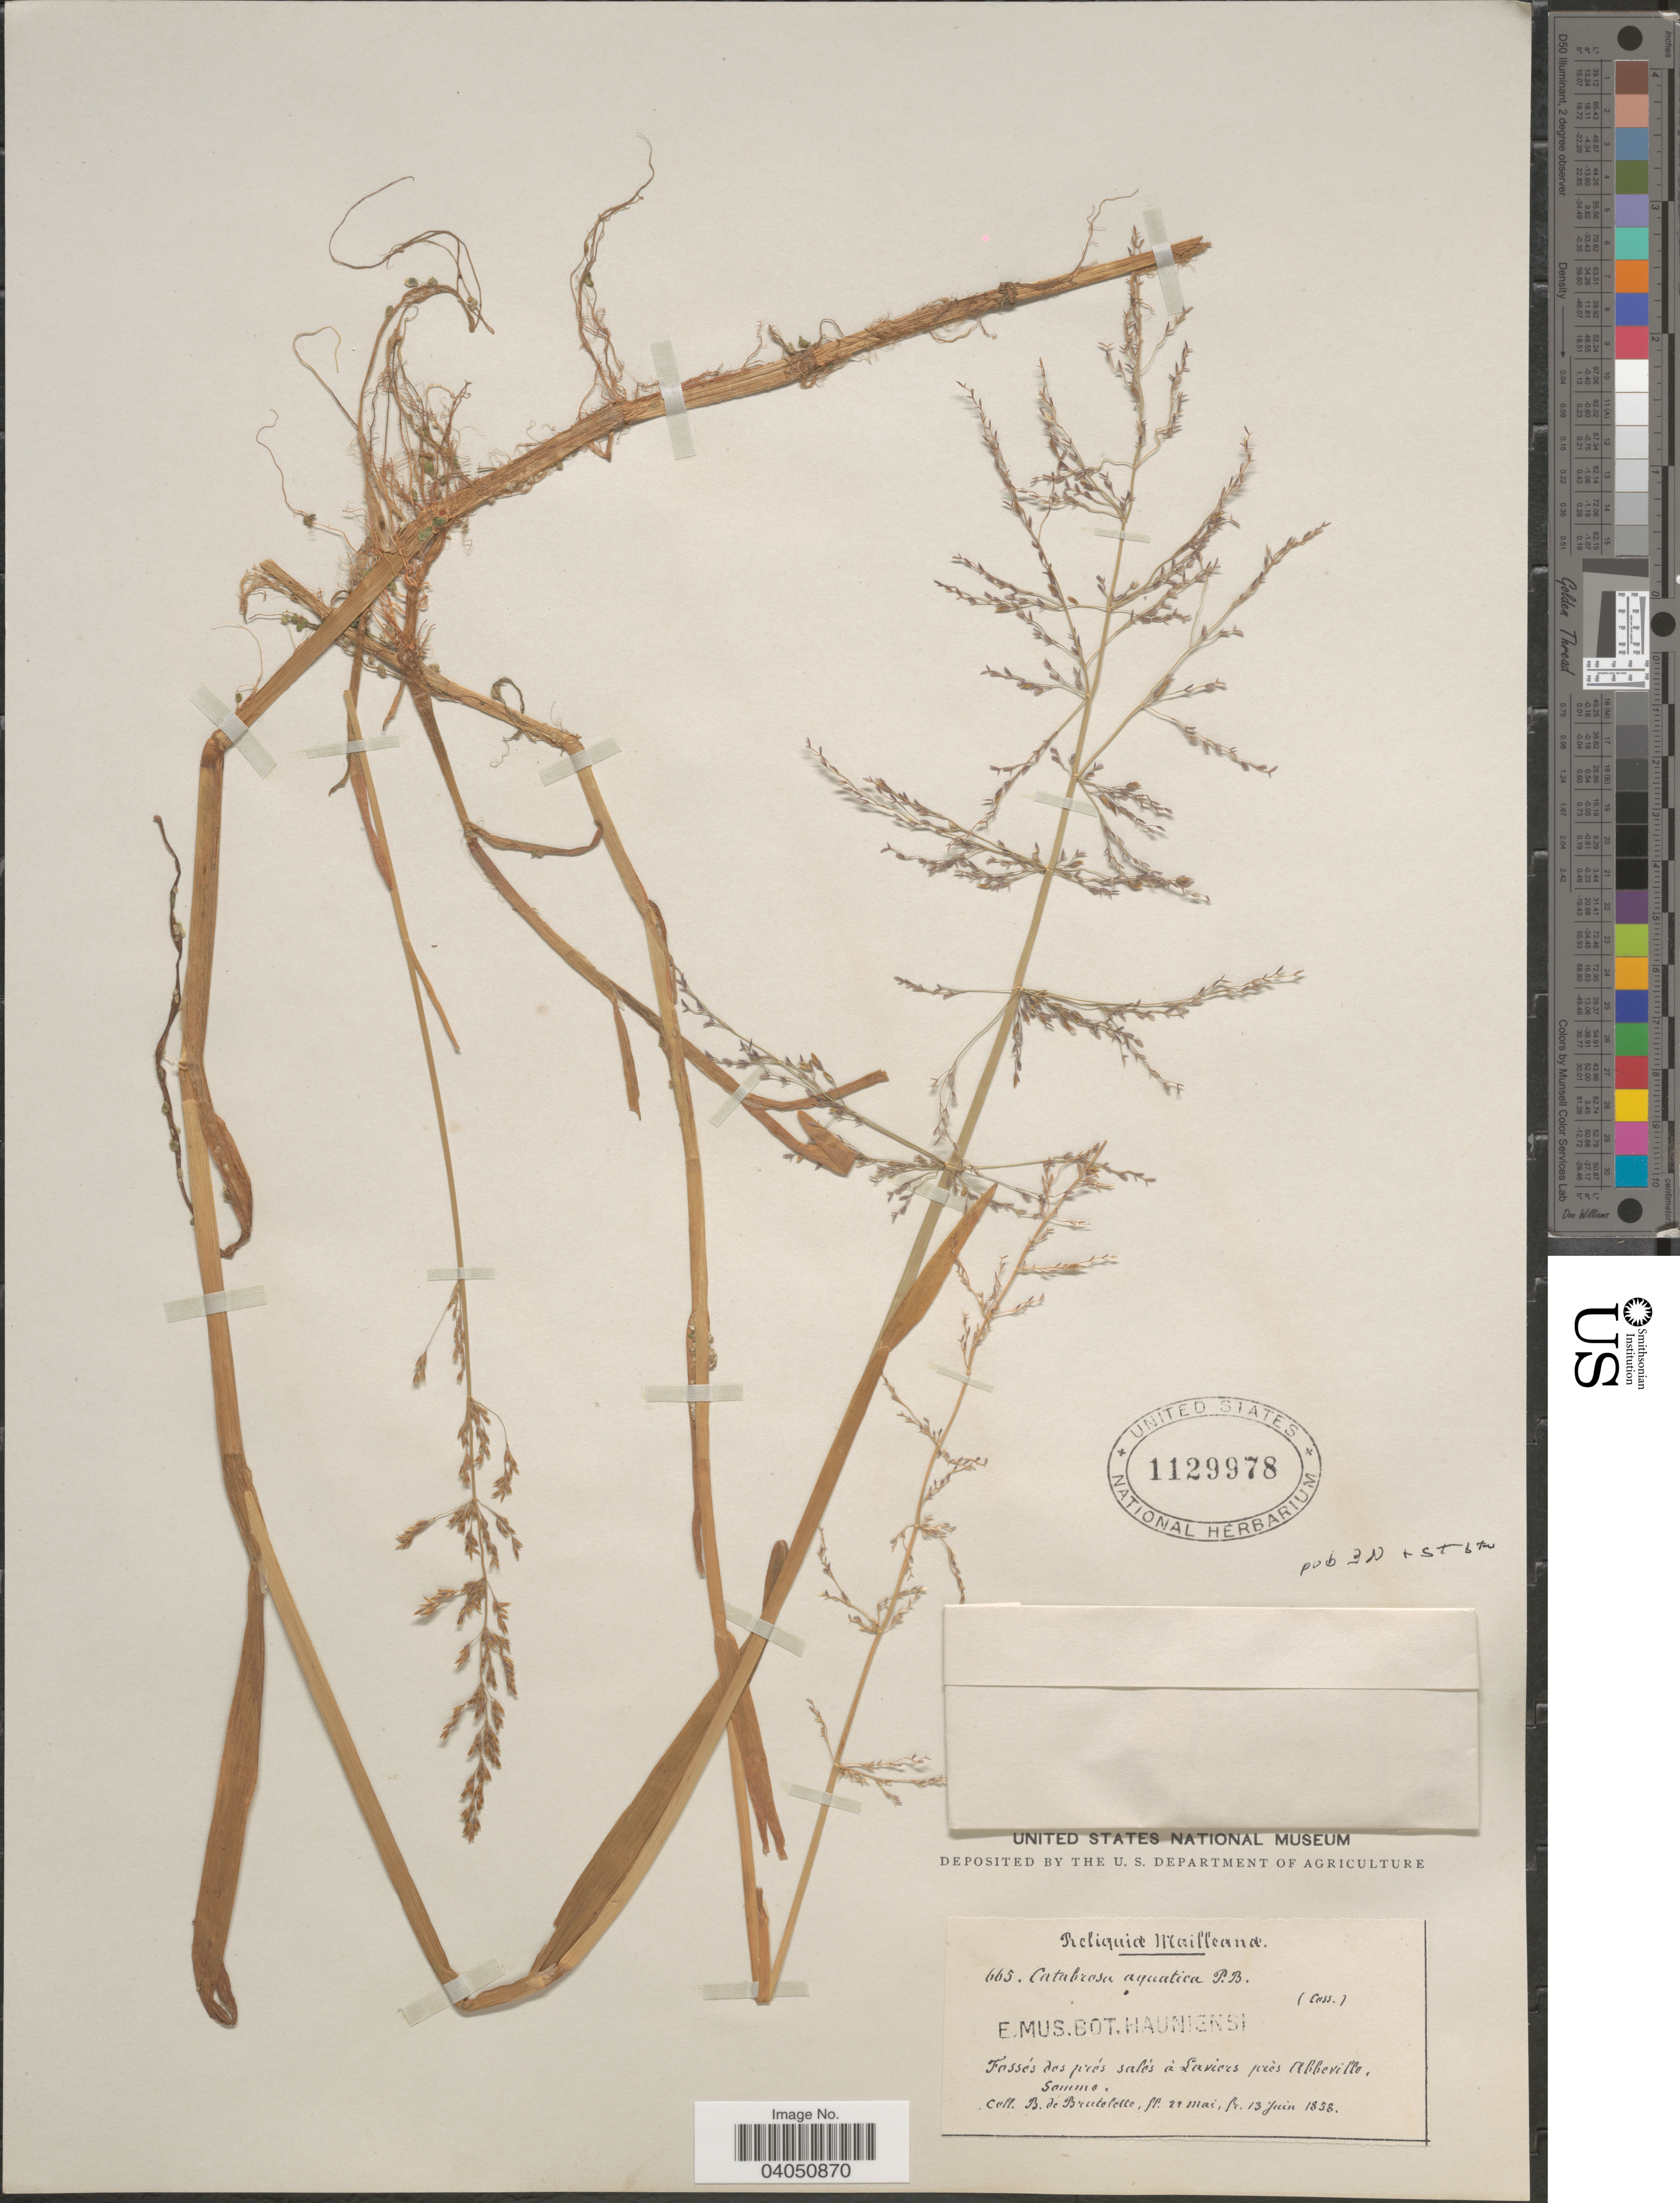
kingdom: Plantae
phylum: Tracheophyta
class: Liliopsida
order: Poales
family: Poaceae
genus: Catabrosa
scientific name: Catabrosa aquatica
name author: (L.) P. Beauv.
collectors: B. Brutelette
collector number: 665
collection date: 1858-05-22/1858-06-13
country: France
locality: Fossés des prés salés à Laviers près Abbeville, Somme.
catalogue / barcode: US 1129978